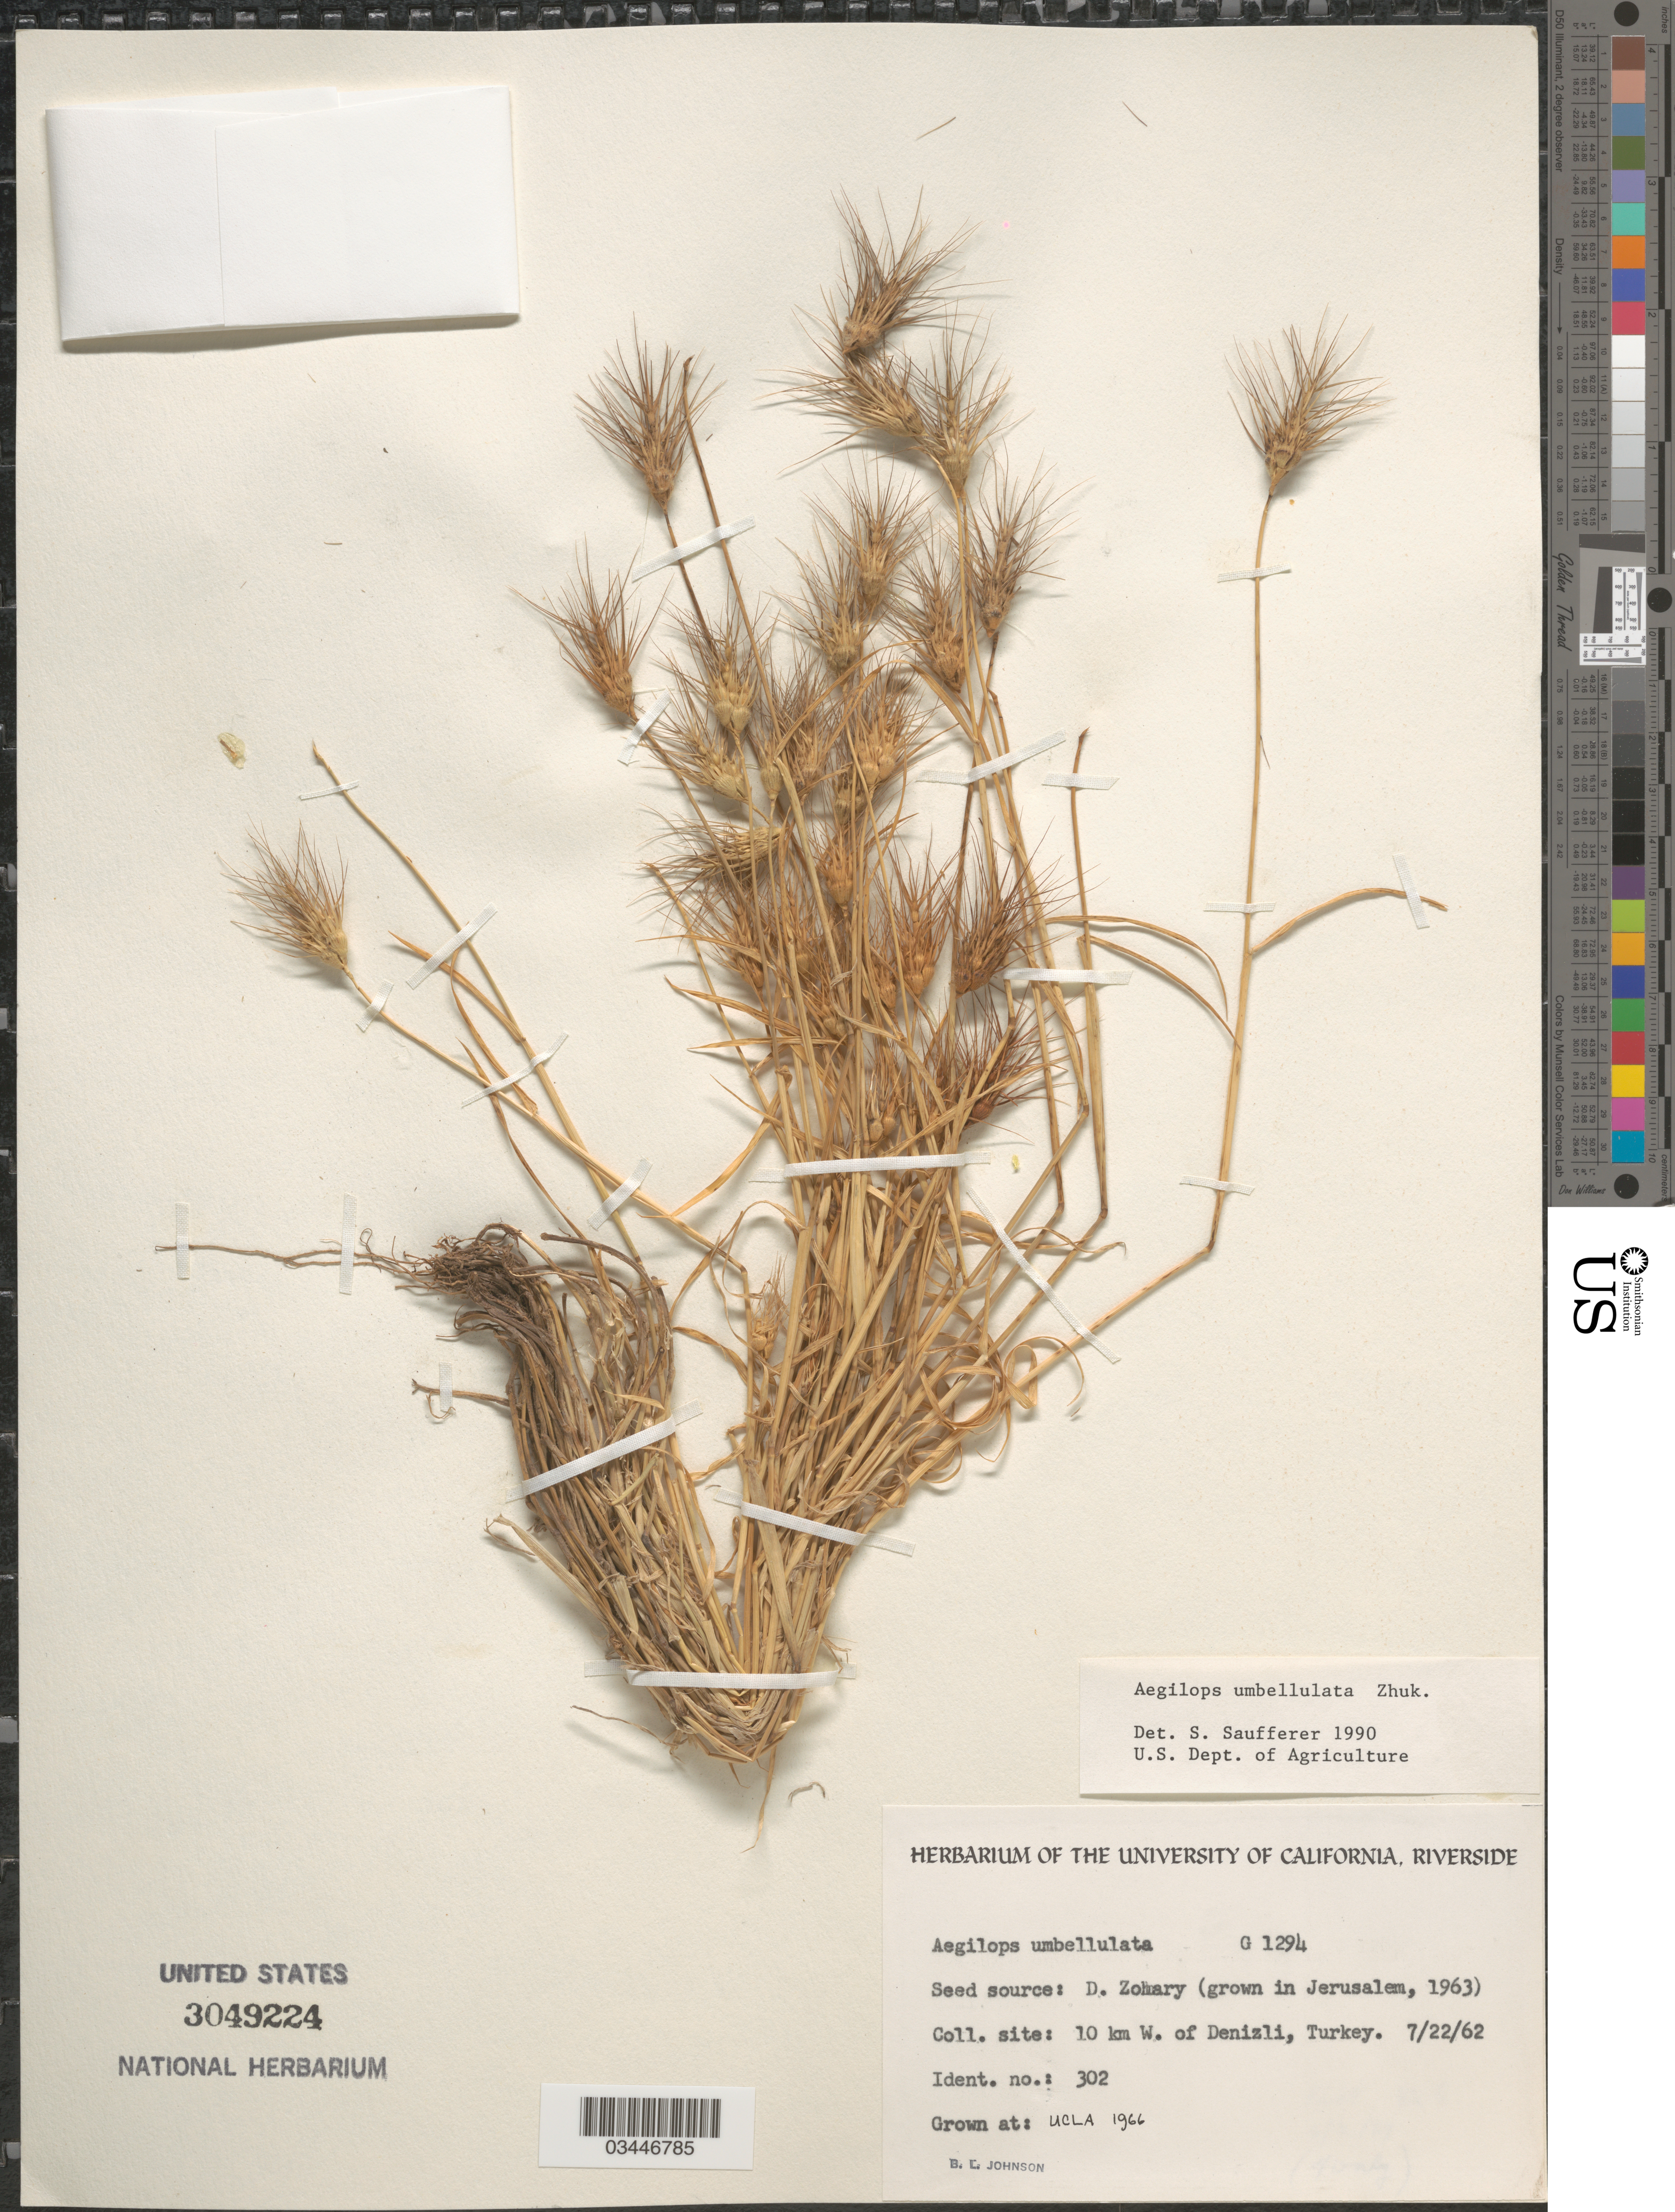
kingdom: Plantae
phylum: Tracheophyta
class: Liliopsida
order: Poales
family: Poaceae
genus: Aegilops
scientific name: Aegilops umbellulata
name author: Zhuk.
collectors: B. Johnson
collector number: G1294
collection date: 1966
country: United States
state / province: California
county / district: Los Angeles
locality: UCLA.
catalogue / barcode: US 3049224